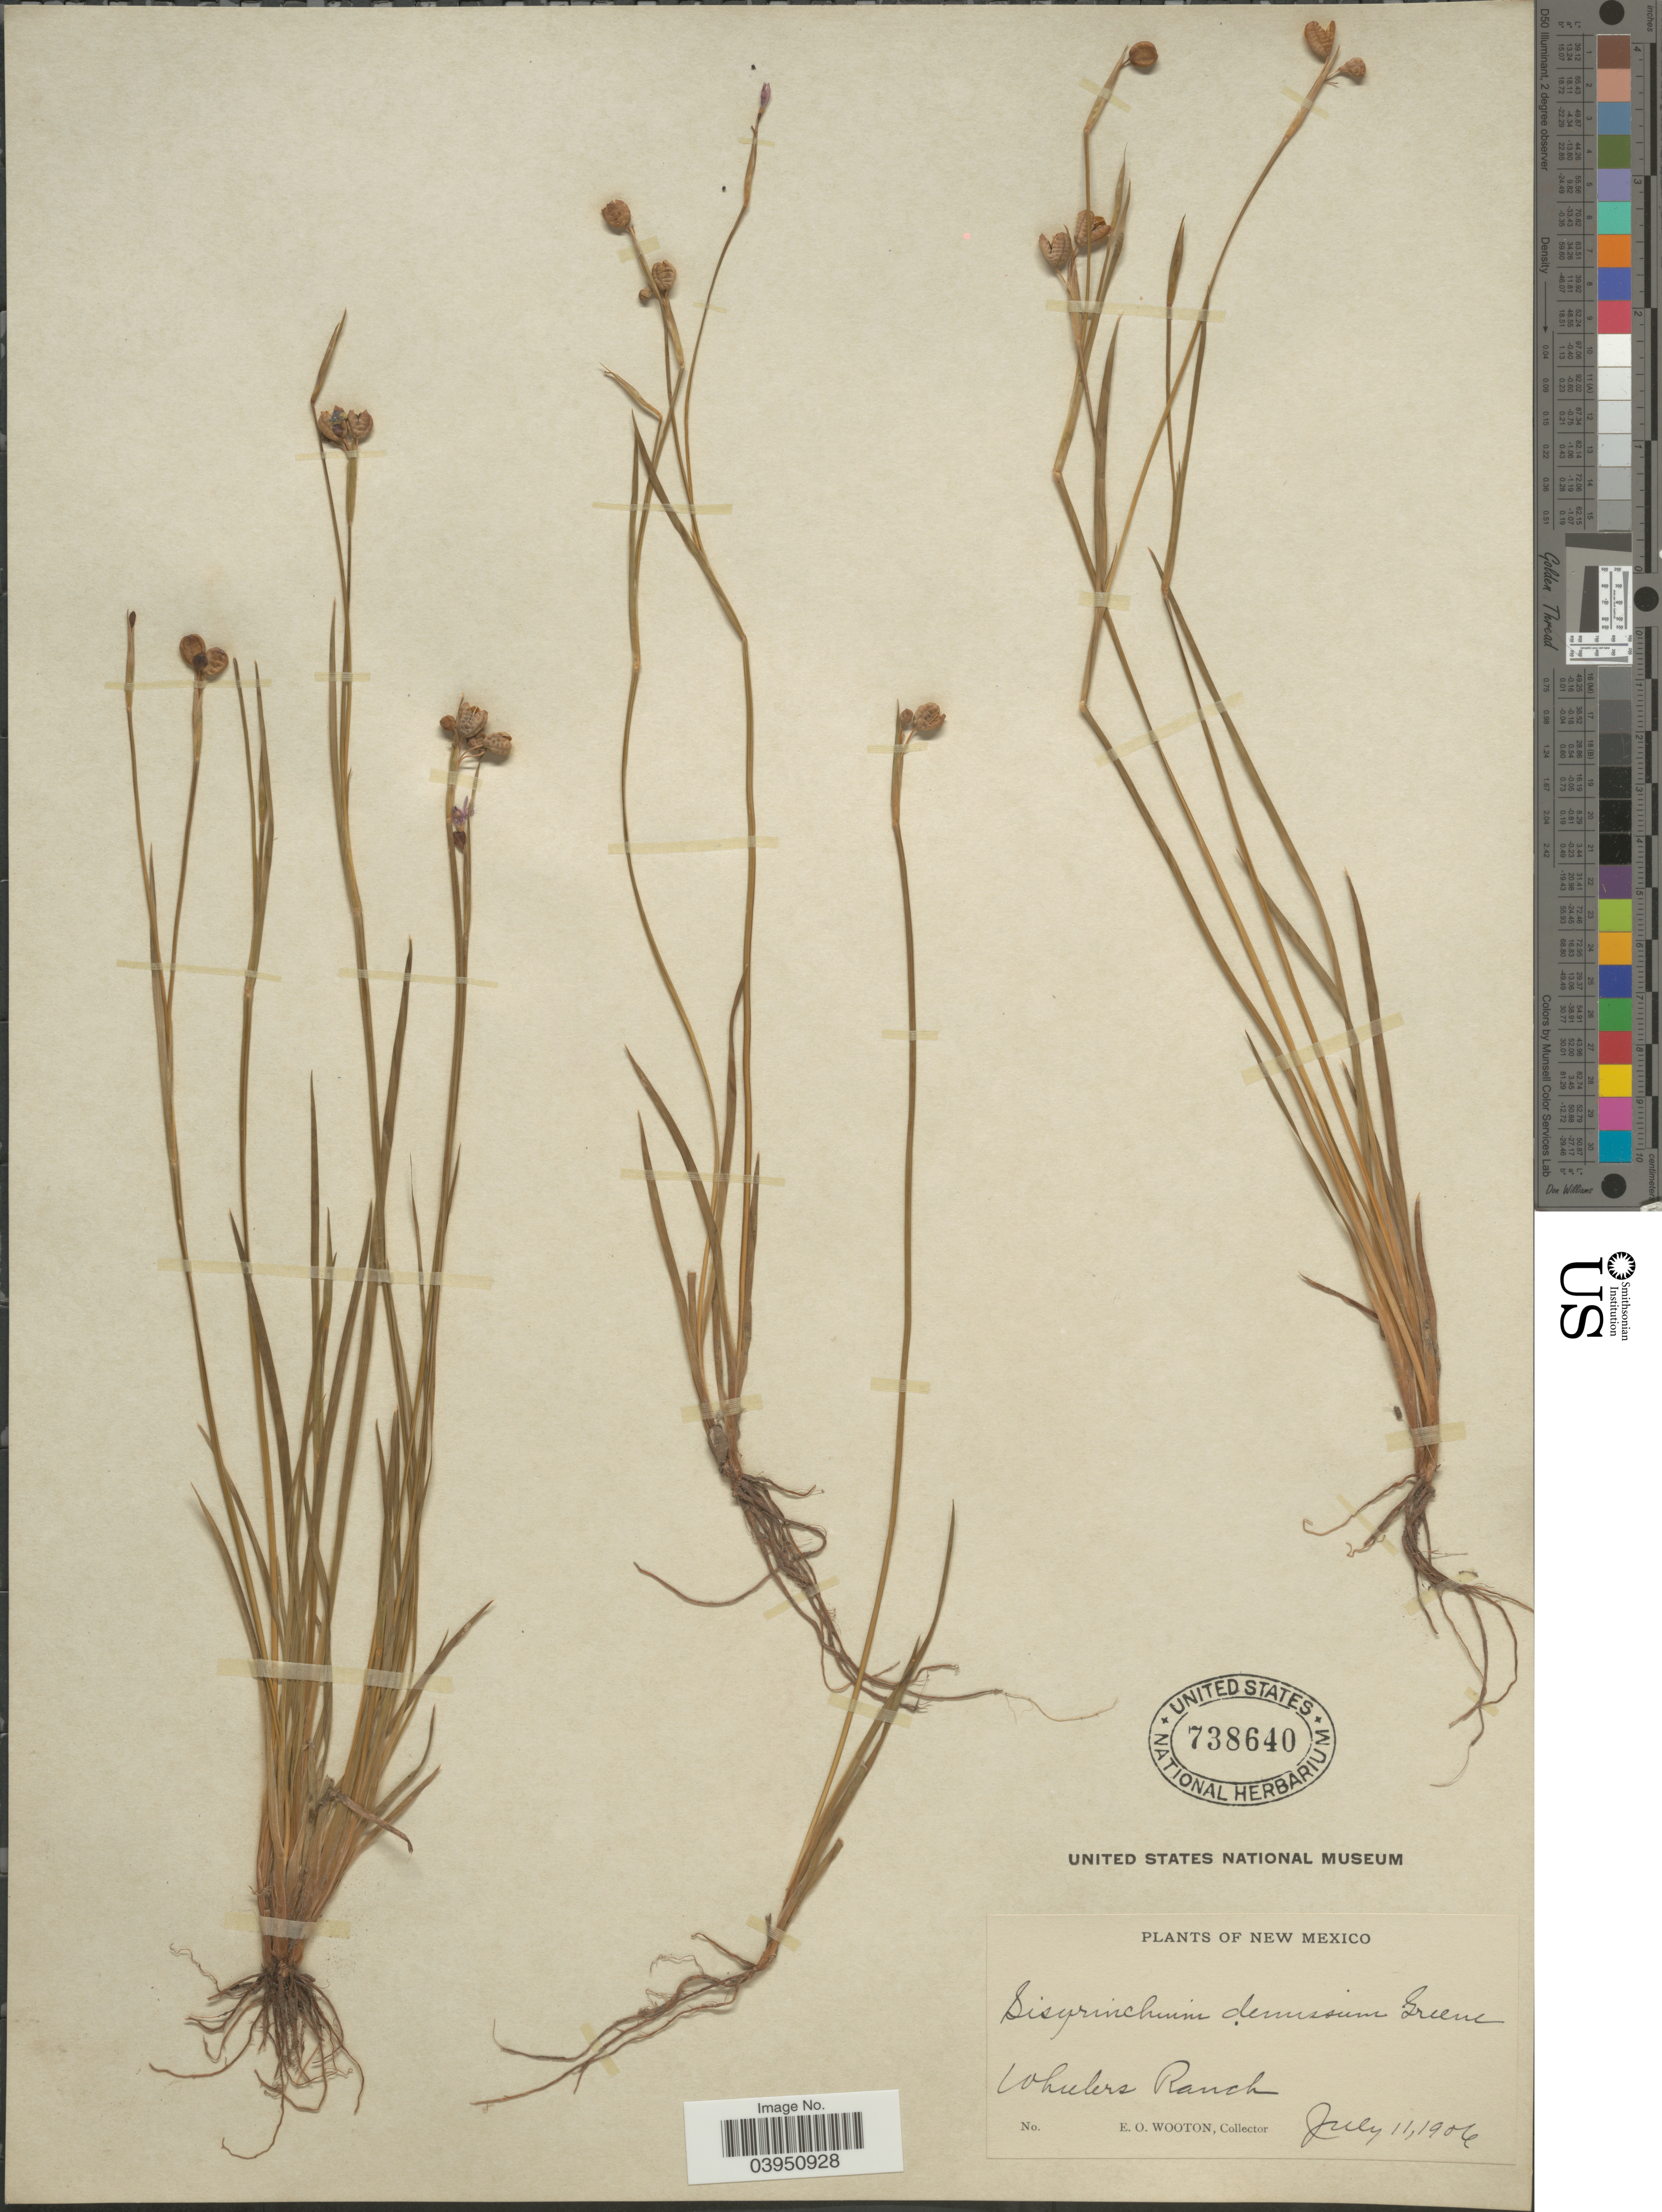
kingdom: Plantae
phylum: Tracheophyta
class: Liliopsida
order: Asparagales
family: Iridaceae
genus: Sisyrinchium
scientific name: Sisyrinchium demissum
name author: Greene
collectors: E. O. Wooton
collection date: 1906-07-11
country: United States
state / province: New Mexico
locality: Wheelers Ranch.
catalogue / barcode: US 738640